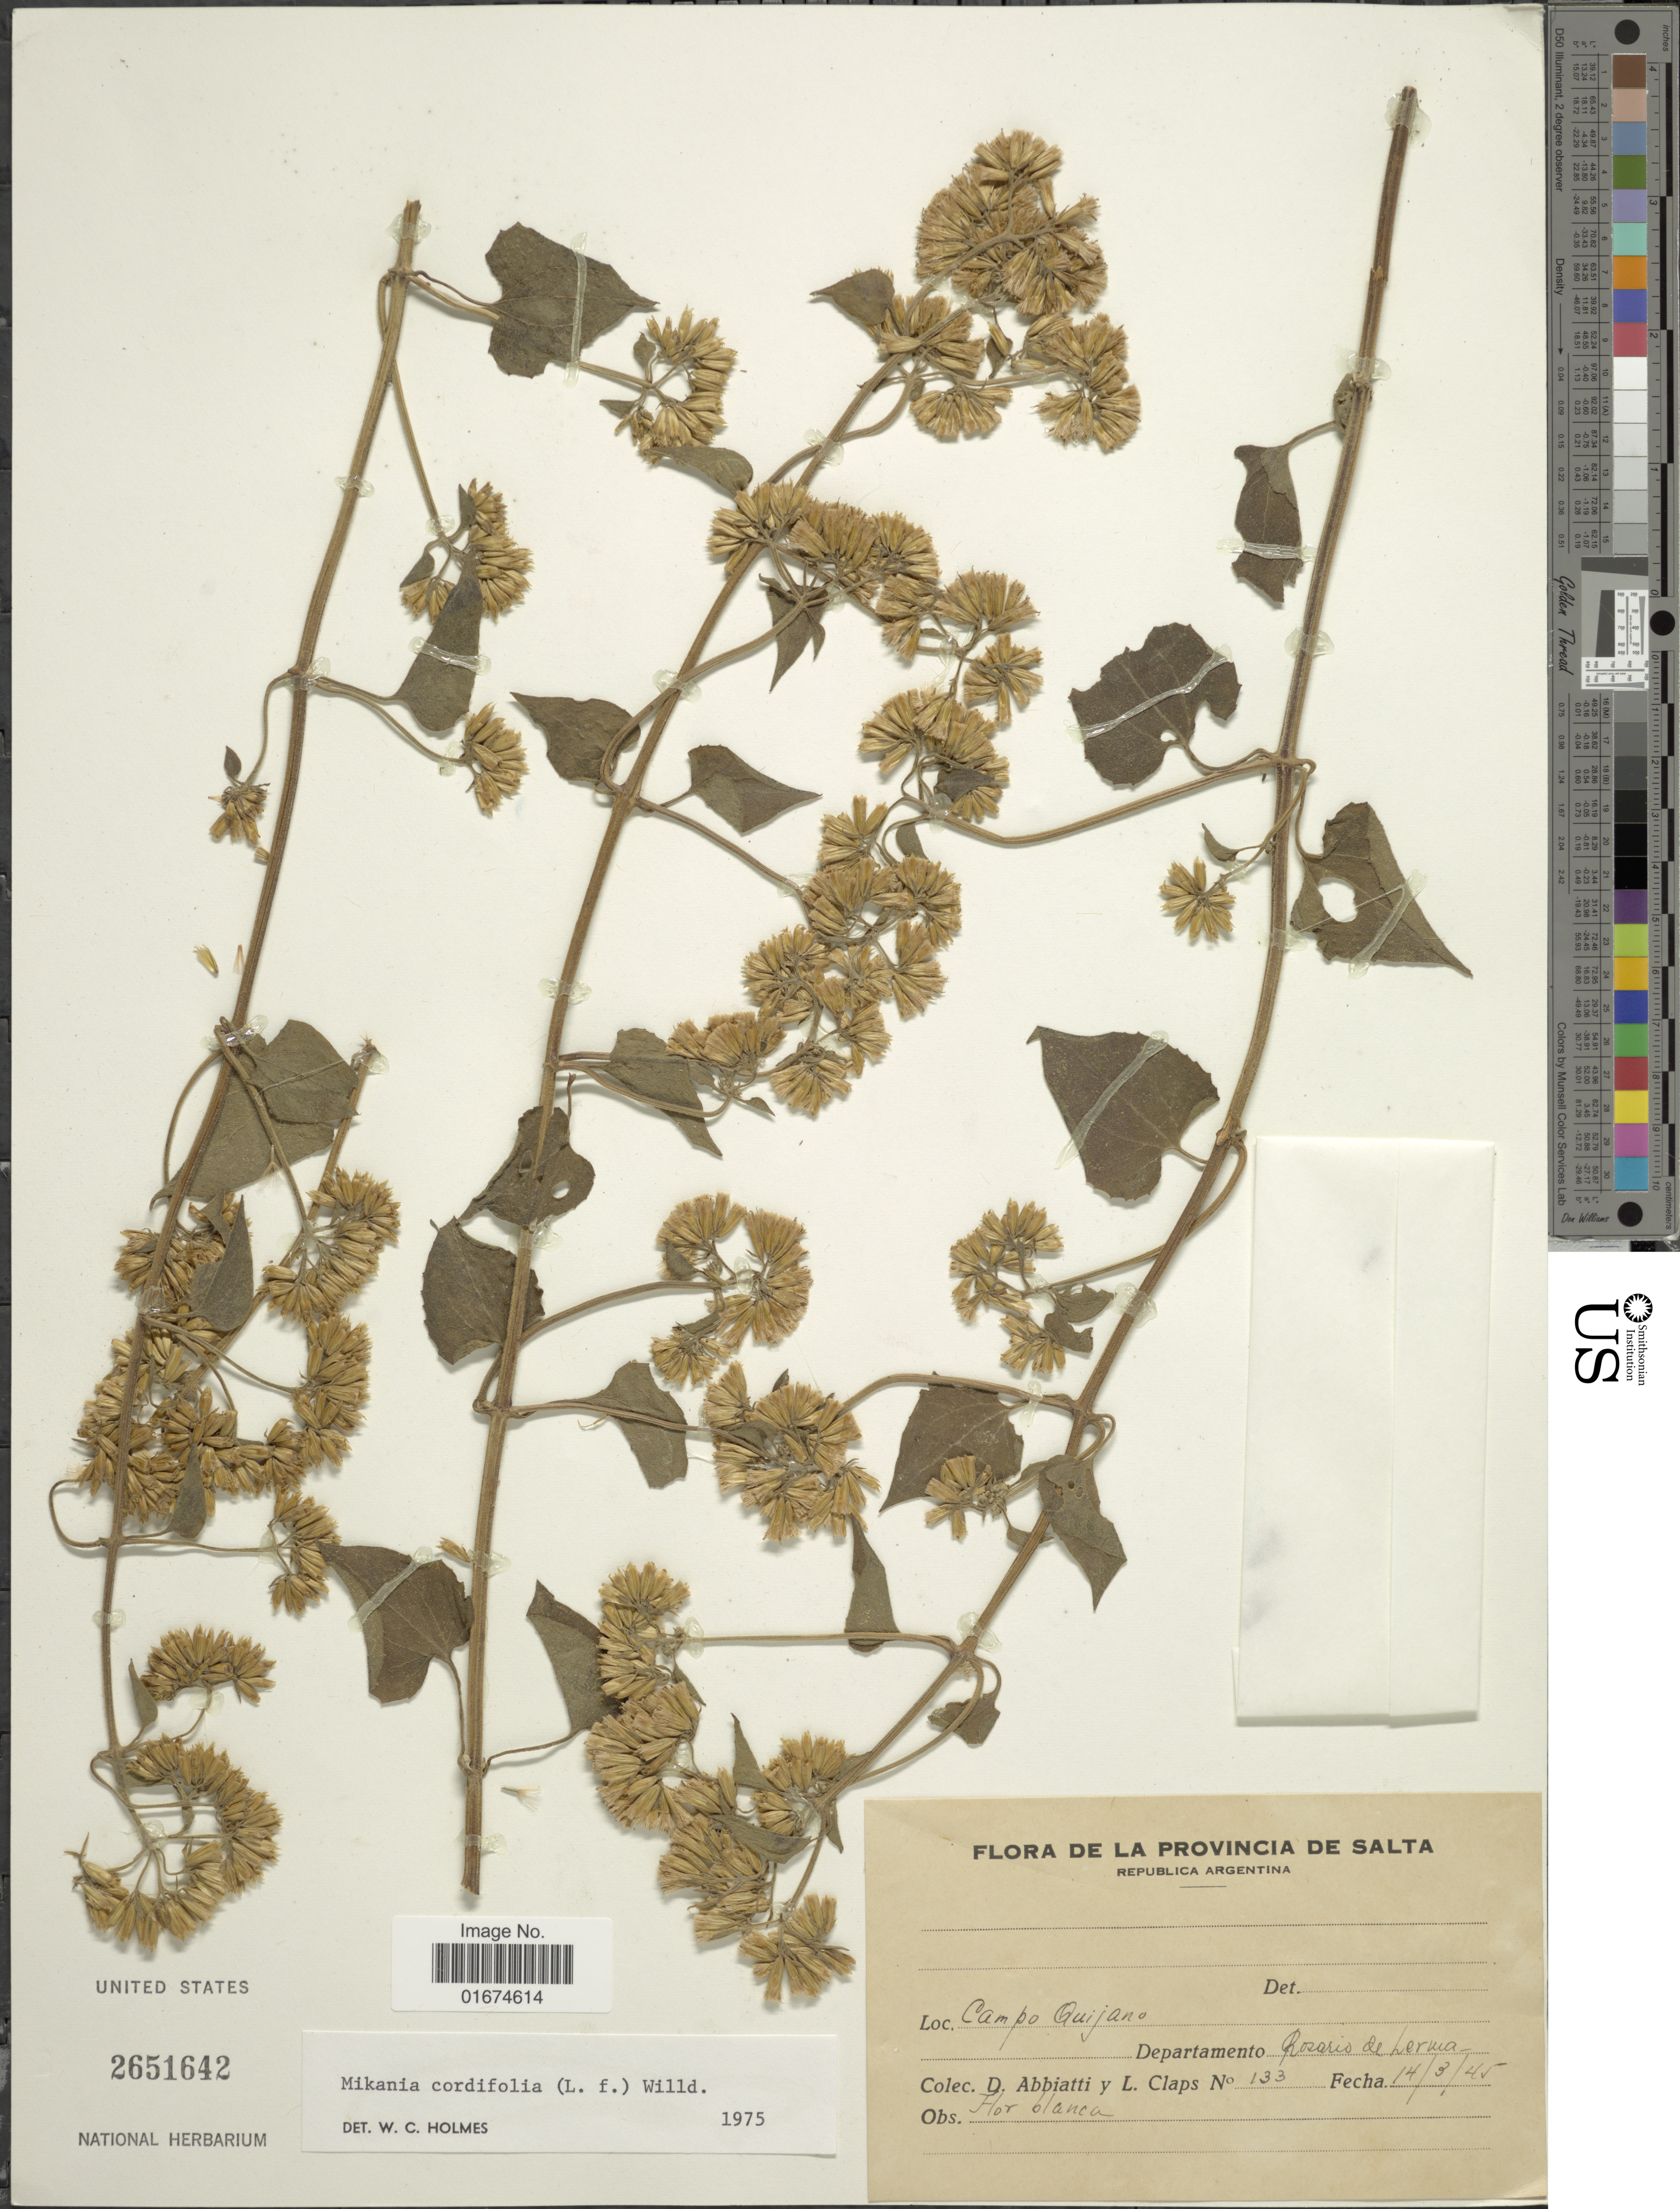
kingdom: Plantae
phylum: Tracheophyta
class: Magnoliopsida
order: Asterales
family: Asteraceae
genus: Mikania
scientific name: Mikania cordifolia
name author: Kunth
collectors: D. Abbiatti & L. Claps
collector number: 133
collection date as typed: Transcribed d/m/y: 14/3/45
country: Argentina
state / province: Salta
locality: Campo Quijano, Departamento Rosario de Lerma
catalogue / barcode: US 2651642